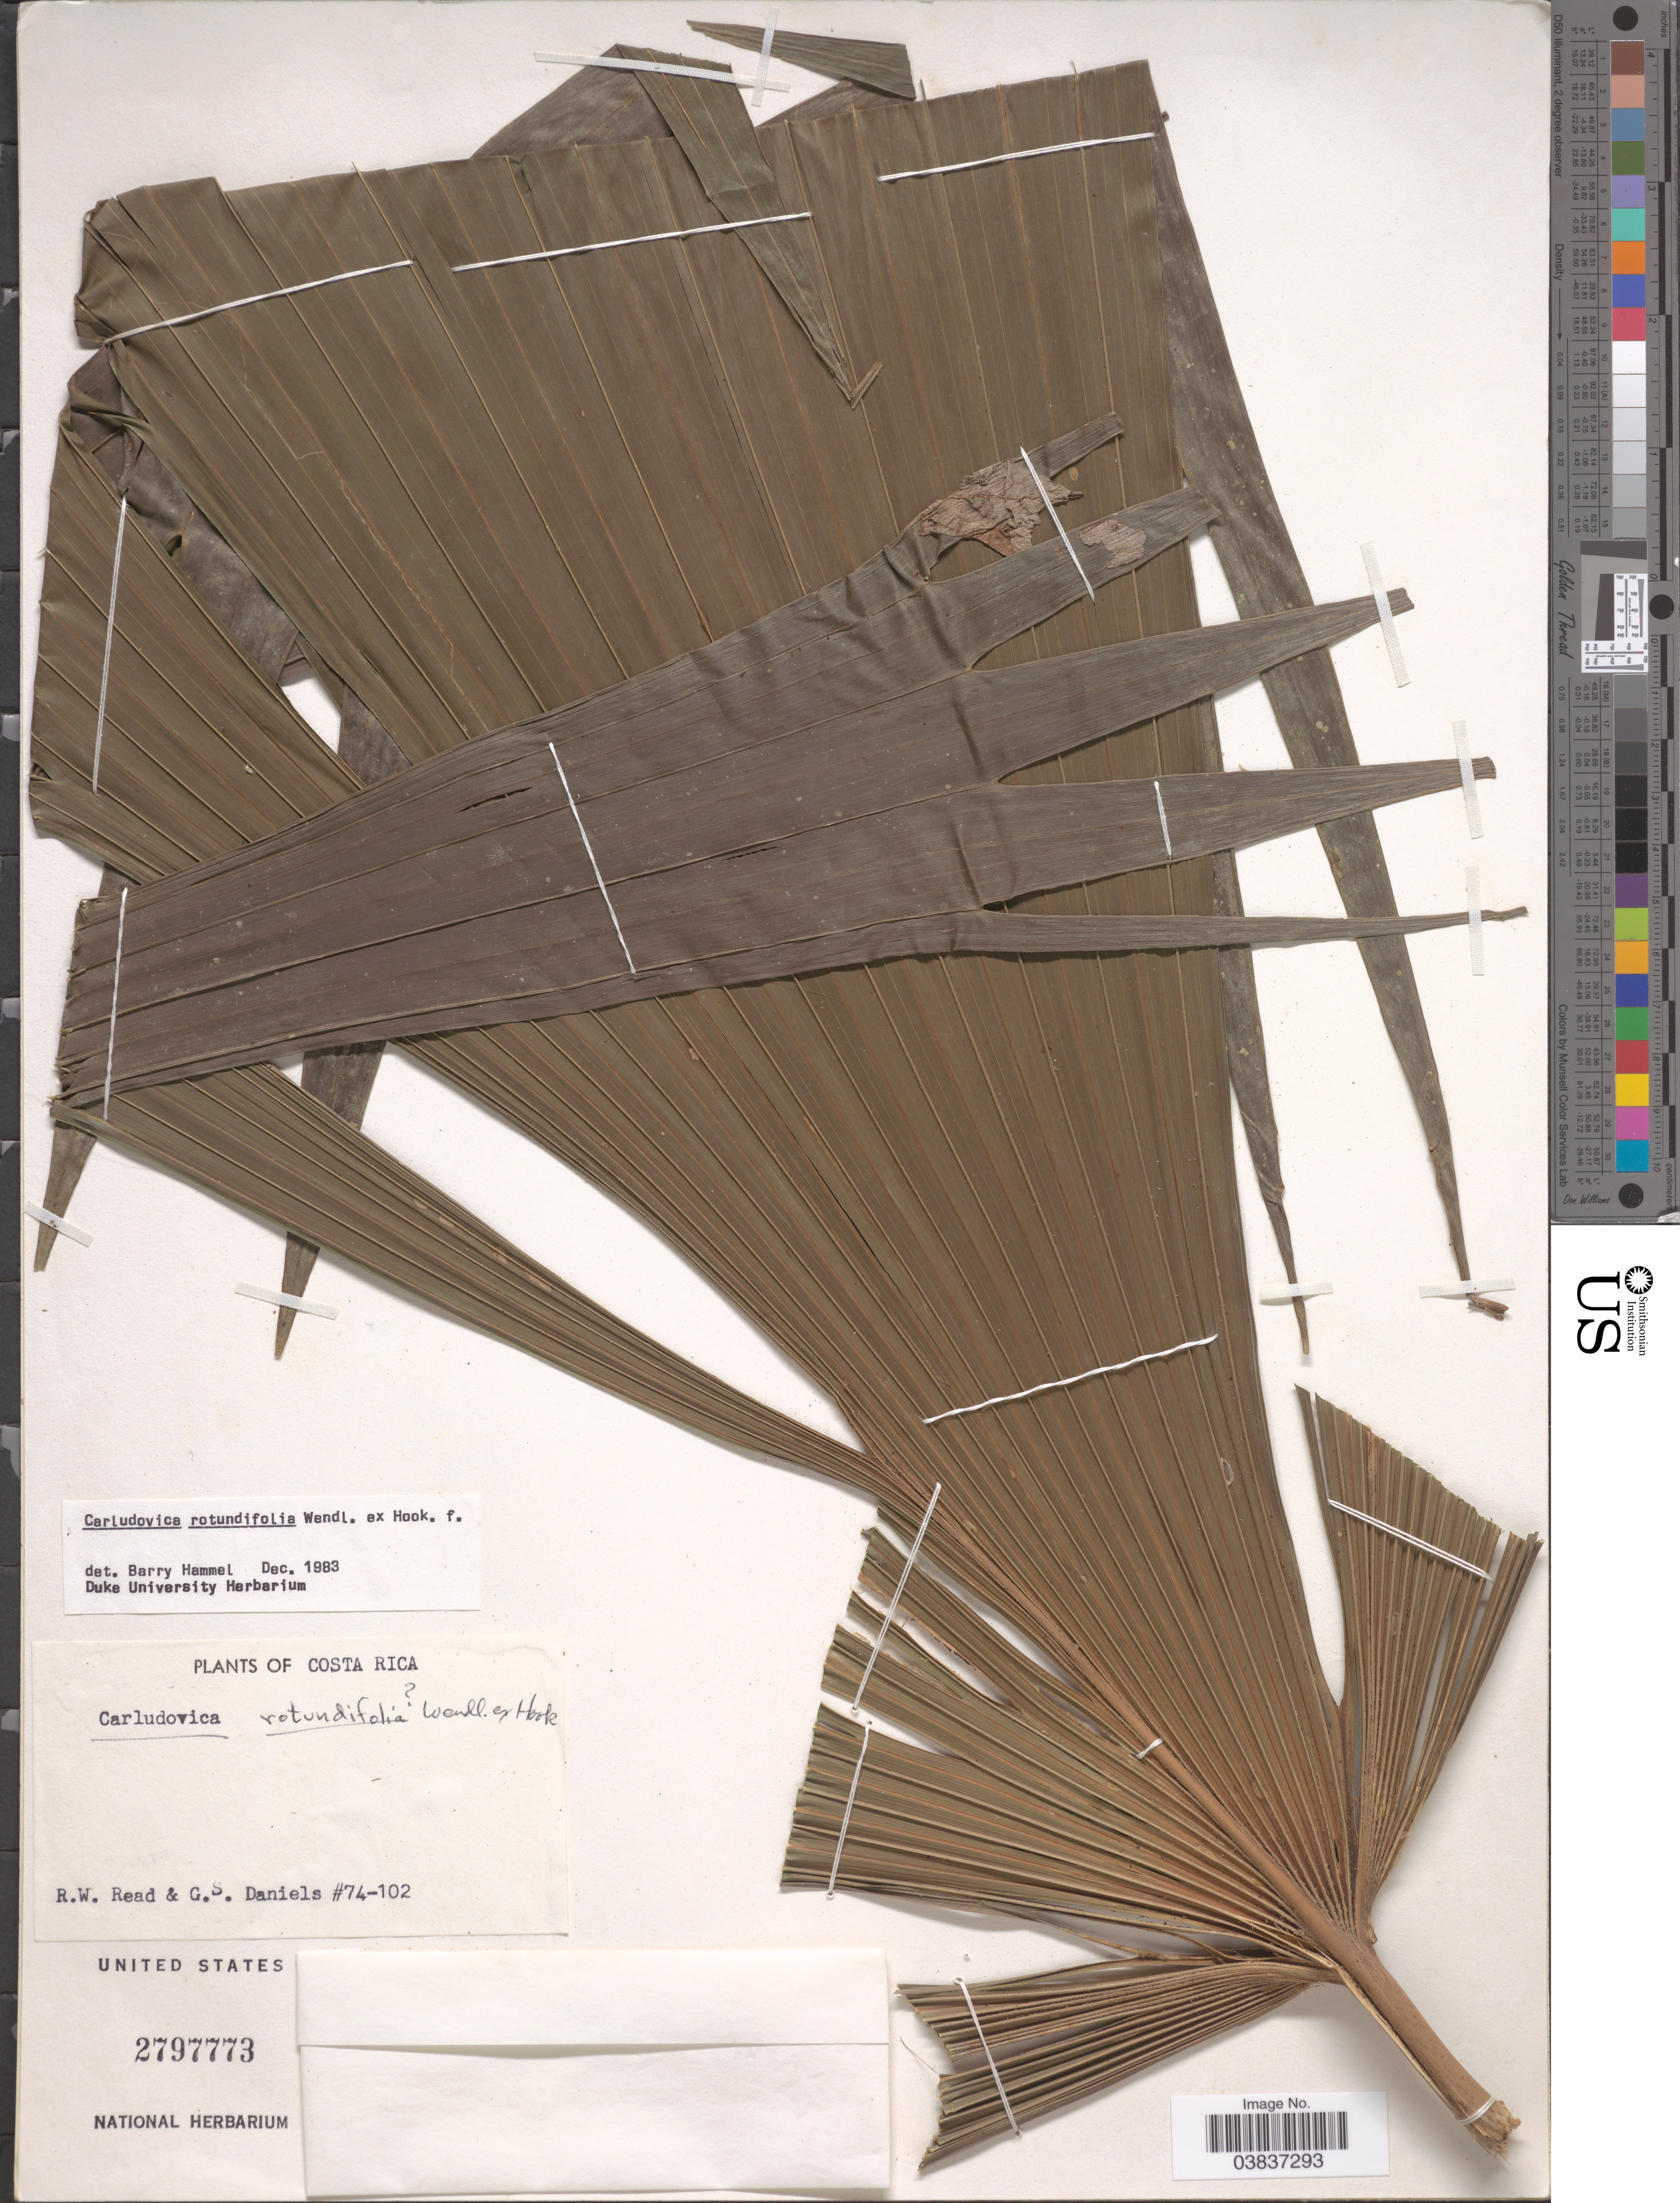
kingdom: Plantae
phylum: Tracheophyta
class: Liliopsida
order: Pandanales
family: Cyclanthaceae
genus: Carludovica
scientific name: Carludovica rotundifolia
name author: H. Wendl. ex Hook. f.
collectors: R. W. Read & G. S. Daniels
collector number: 74-102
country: Costa Rica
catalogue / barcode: US 2797773